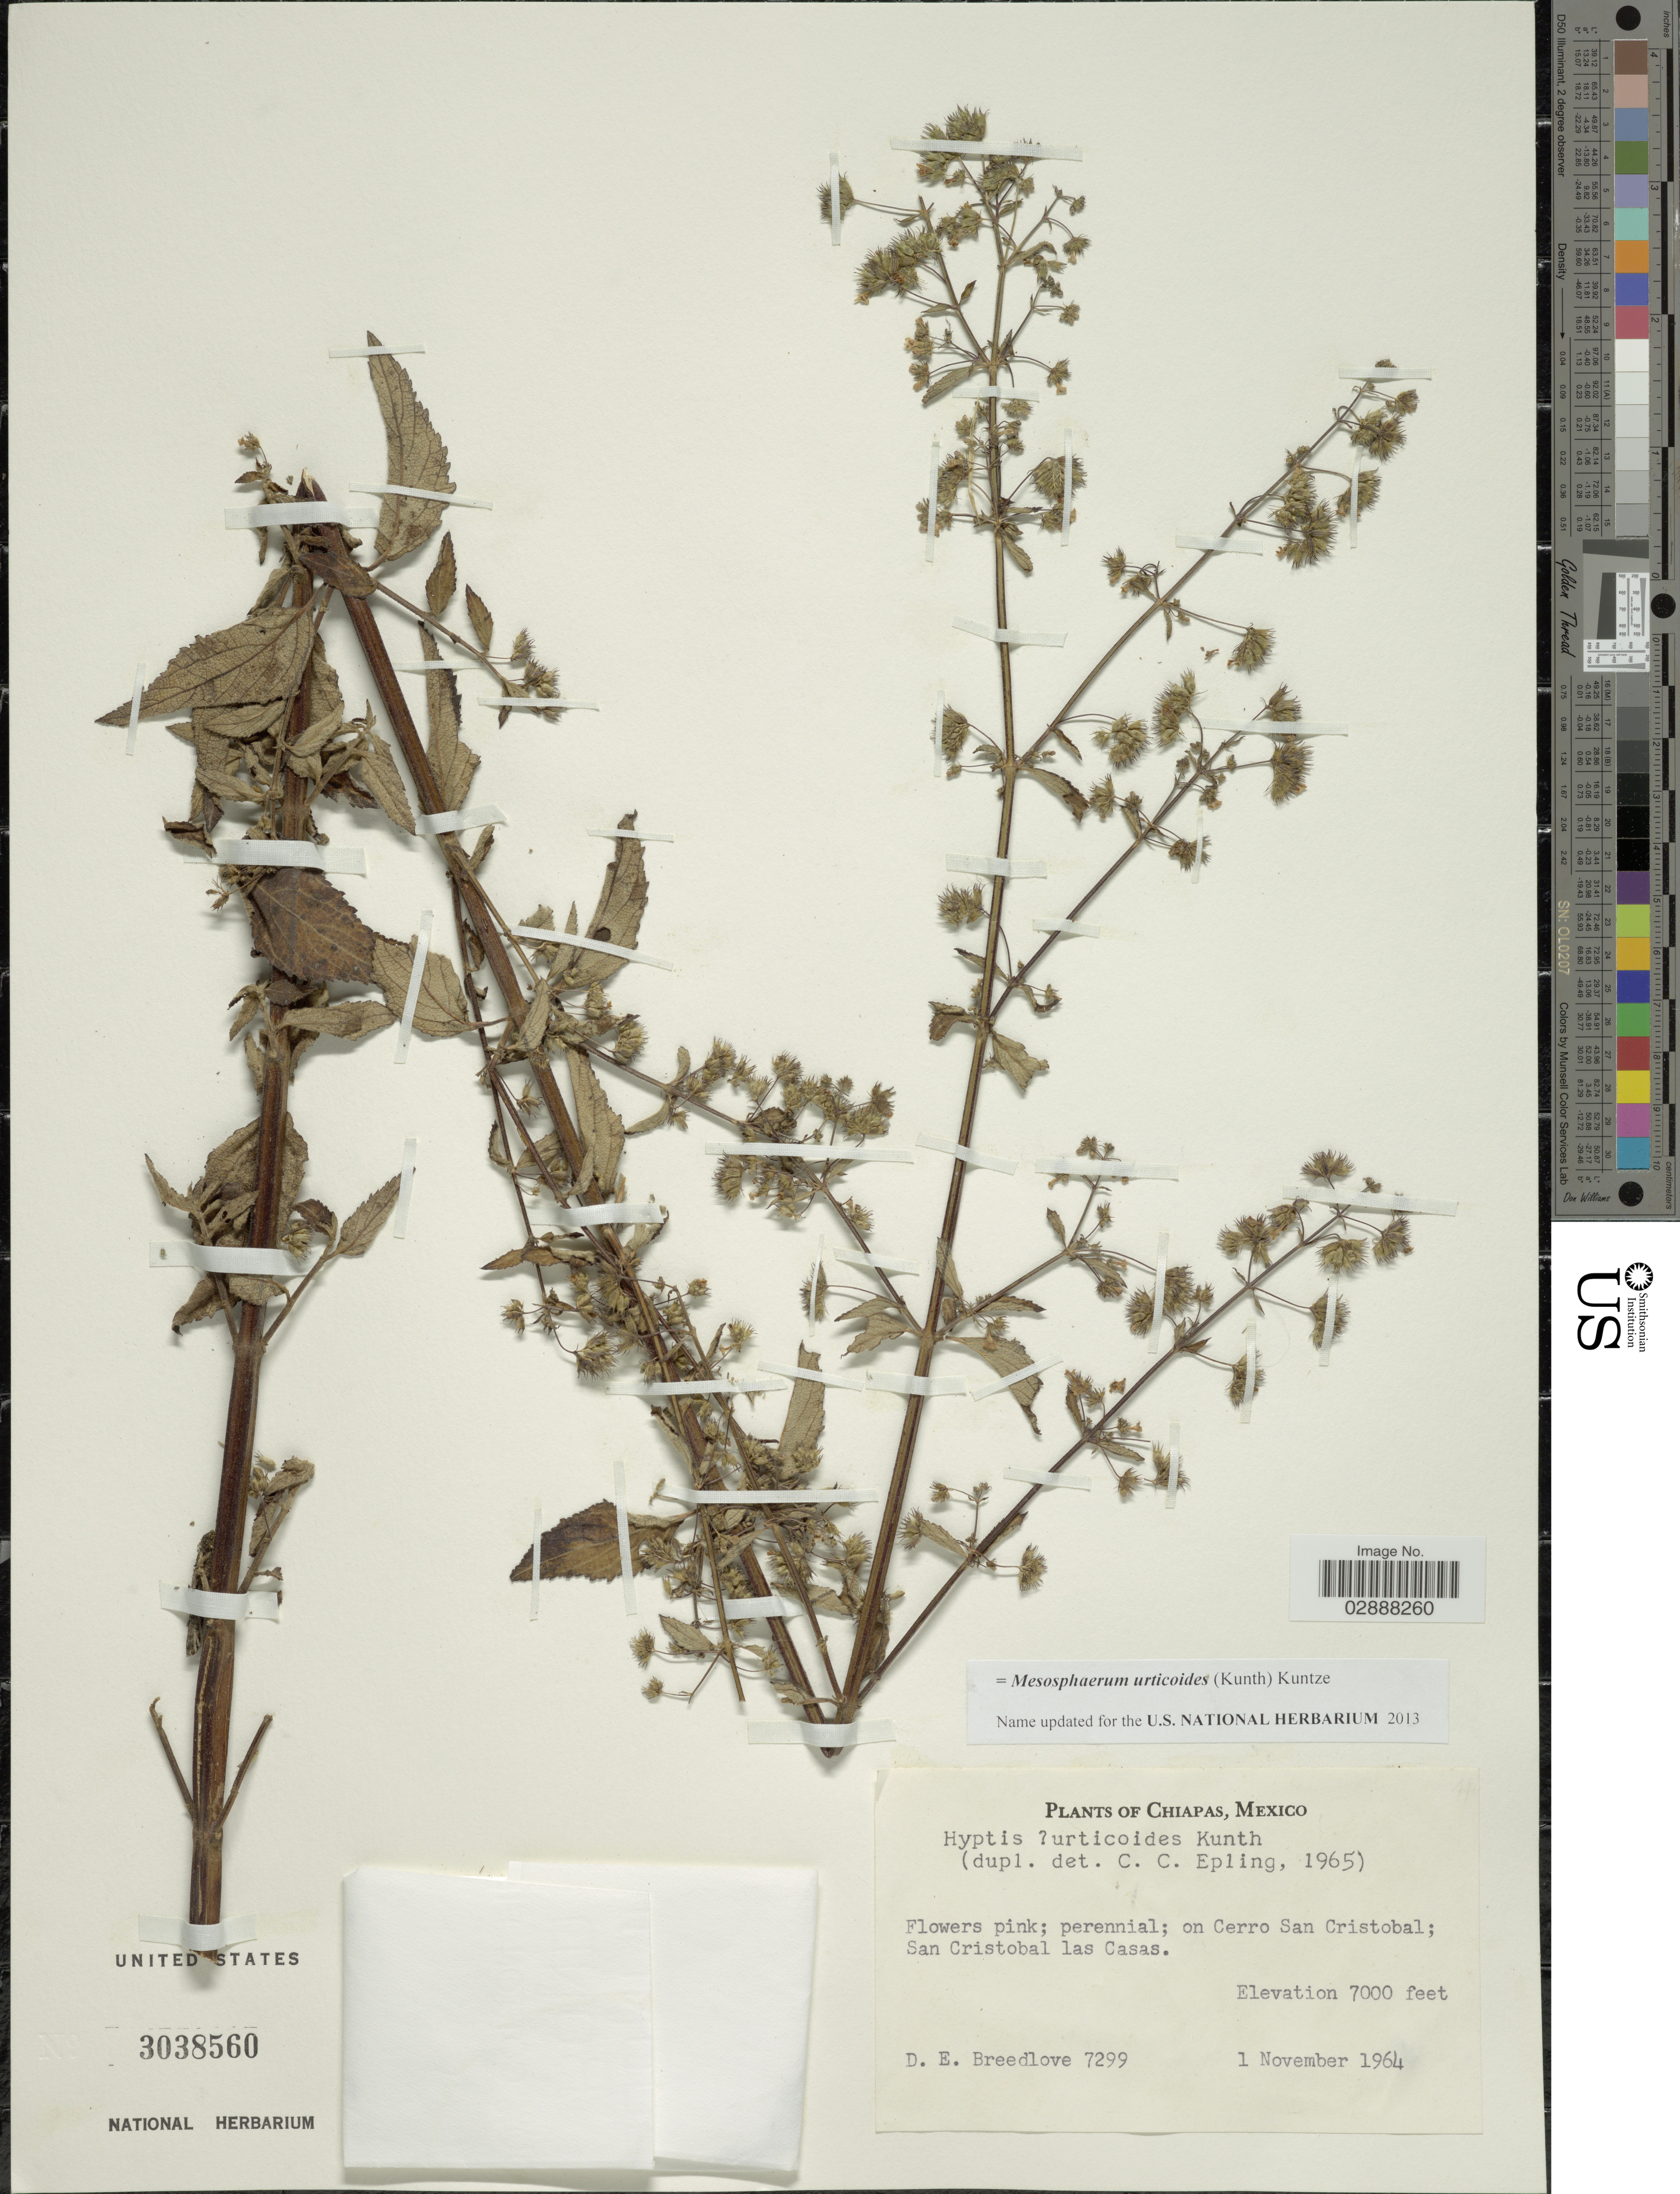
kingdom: Plantae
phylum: Tracheophyta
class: Magnoliopsida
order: Lamiales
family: Lamiaceae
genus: Mesosphaerum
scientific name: Mesosphaerum urticoides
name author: (Kunth) Kuntze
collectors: D. E. Breedlove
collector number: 7299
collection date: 1964-11-01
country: Mexico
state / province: Chiapas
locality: Cerro San Cristobal; San Cristobal las Casas.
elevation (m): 2134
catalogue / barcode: US 3038560